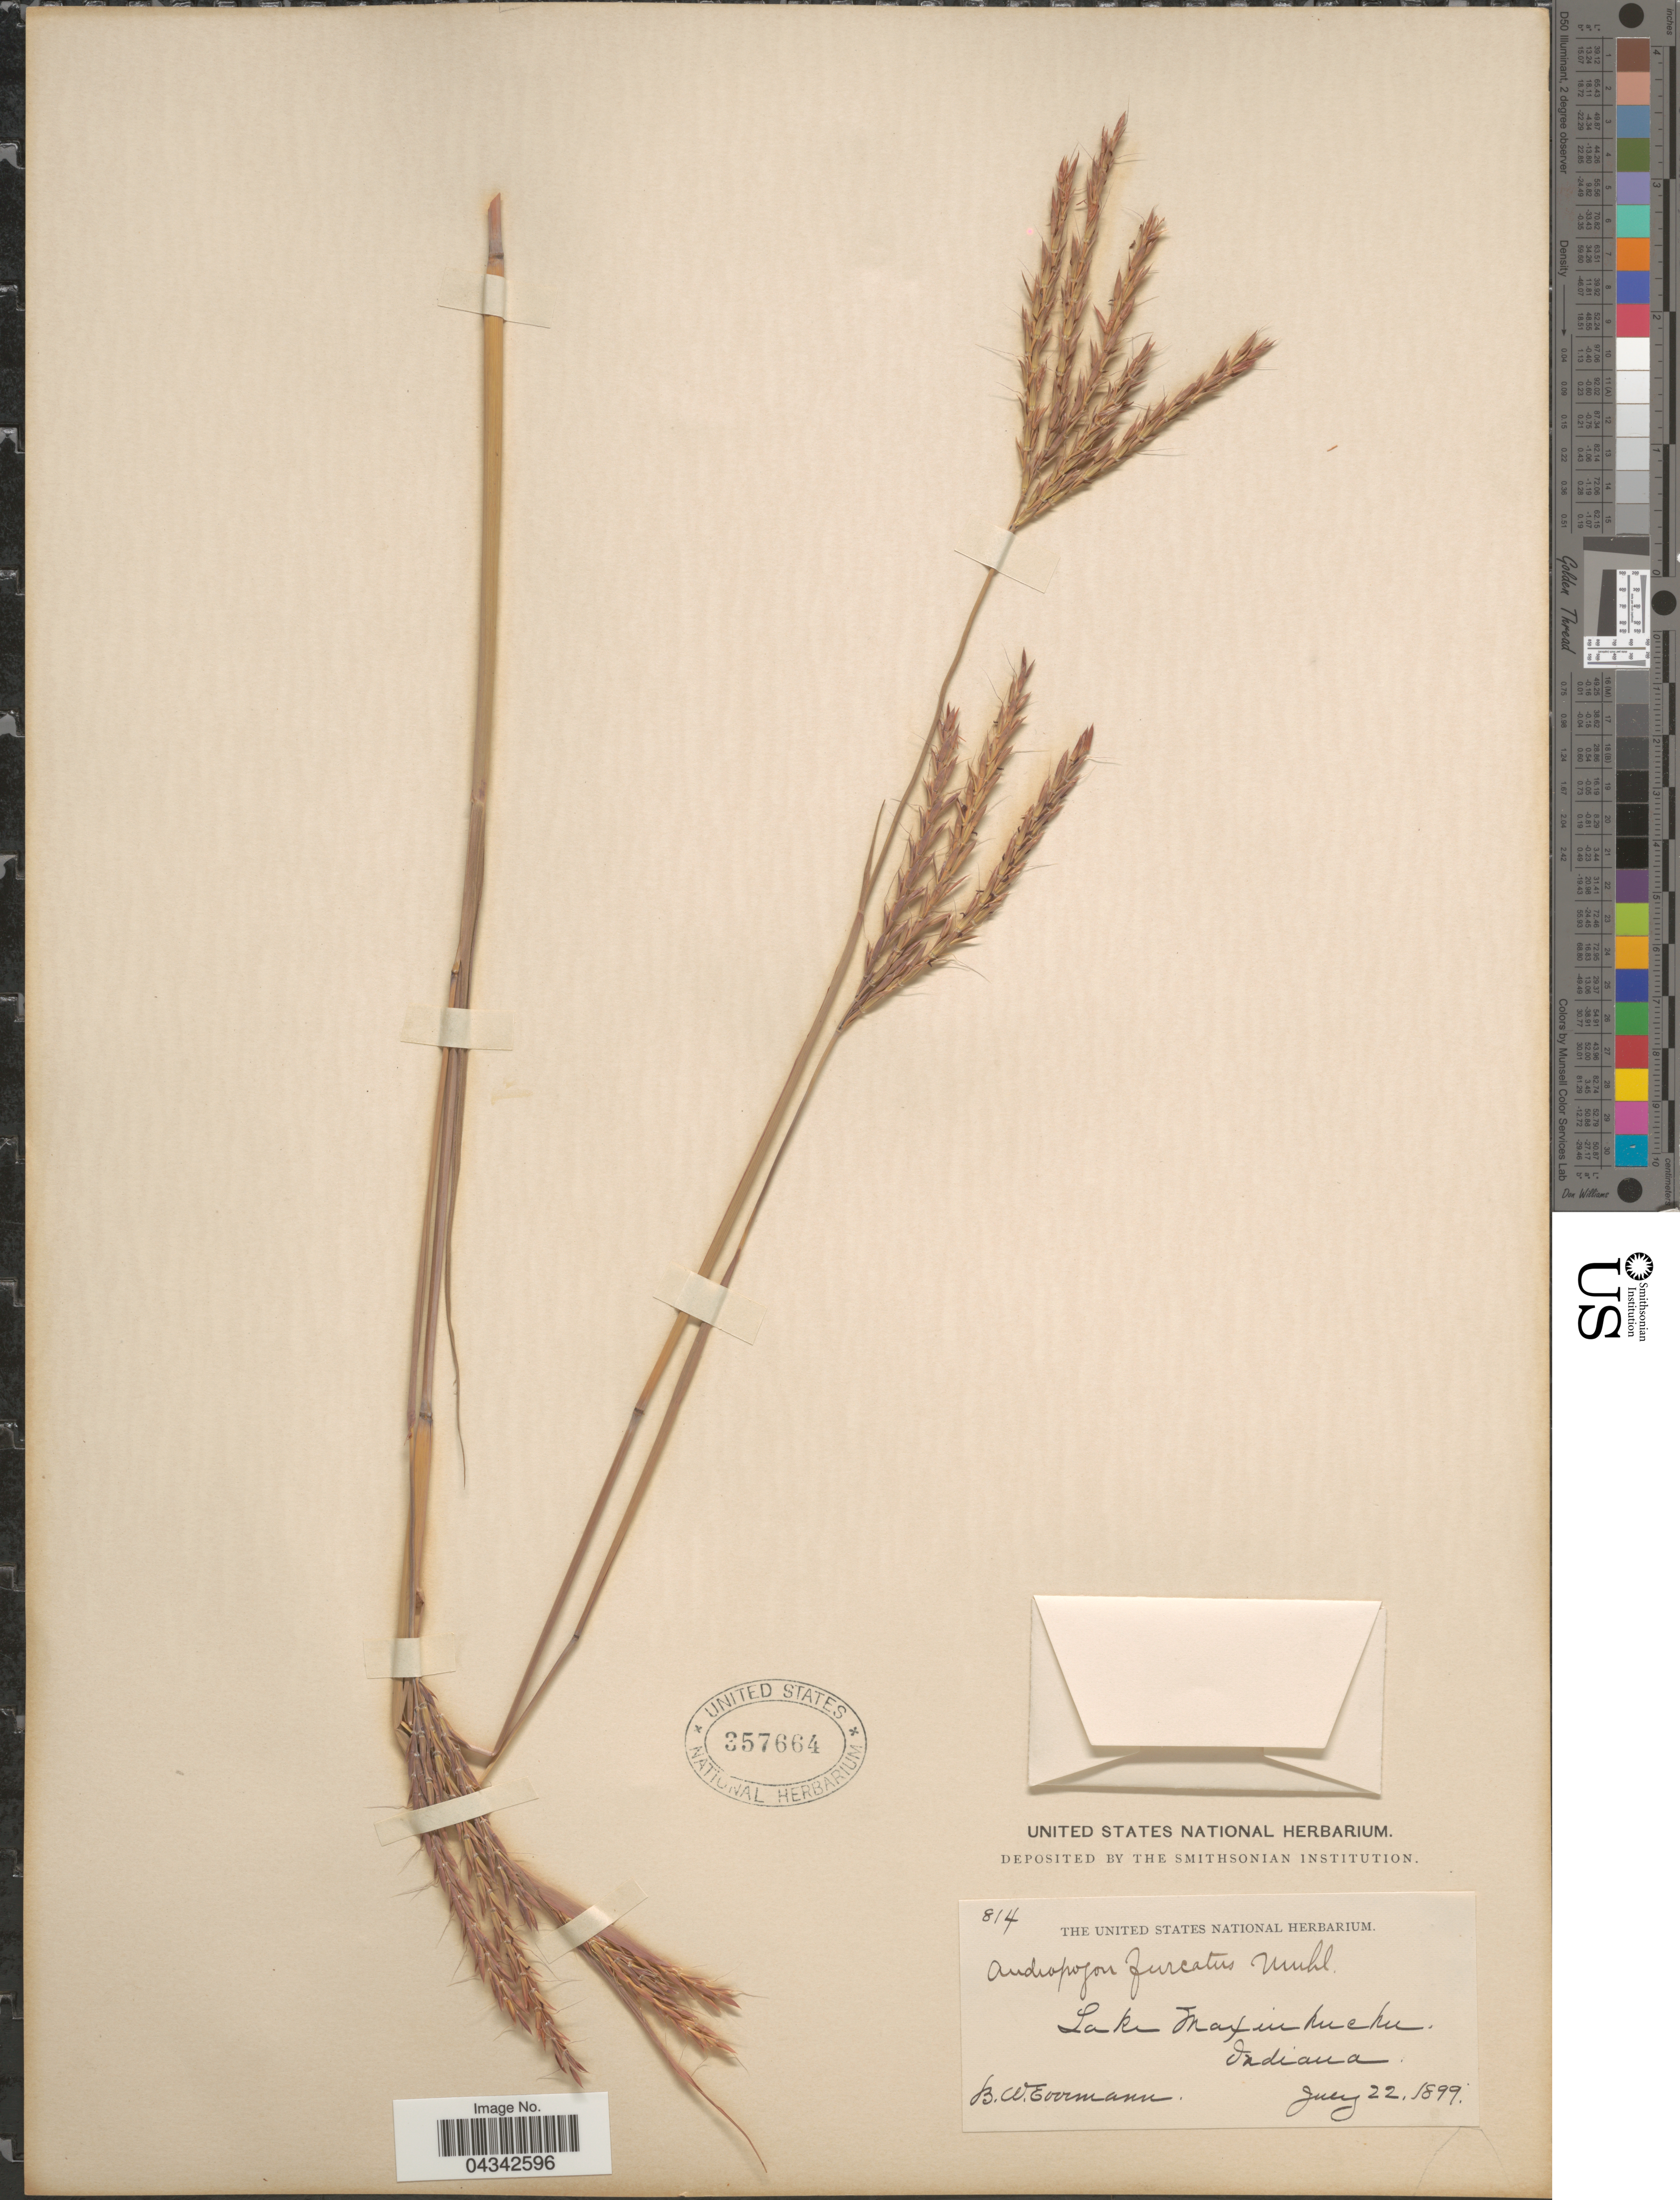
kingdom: Plantae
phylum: Tracheophyta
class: Liliopsida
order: Poales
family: Poaceae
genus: Andropogon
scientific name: Andropogon gerardii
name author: Vitman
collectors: B. W. Evermann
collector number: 814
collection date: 1899-07-22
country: United States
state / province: Indiana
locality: Lake Maxinkuckee.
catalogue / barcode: US 357664